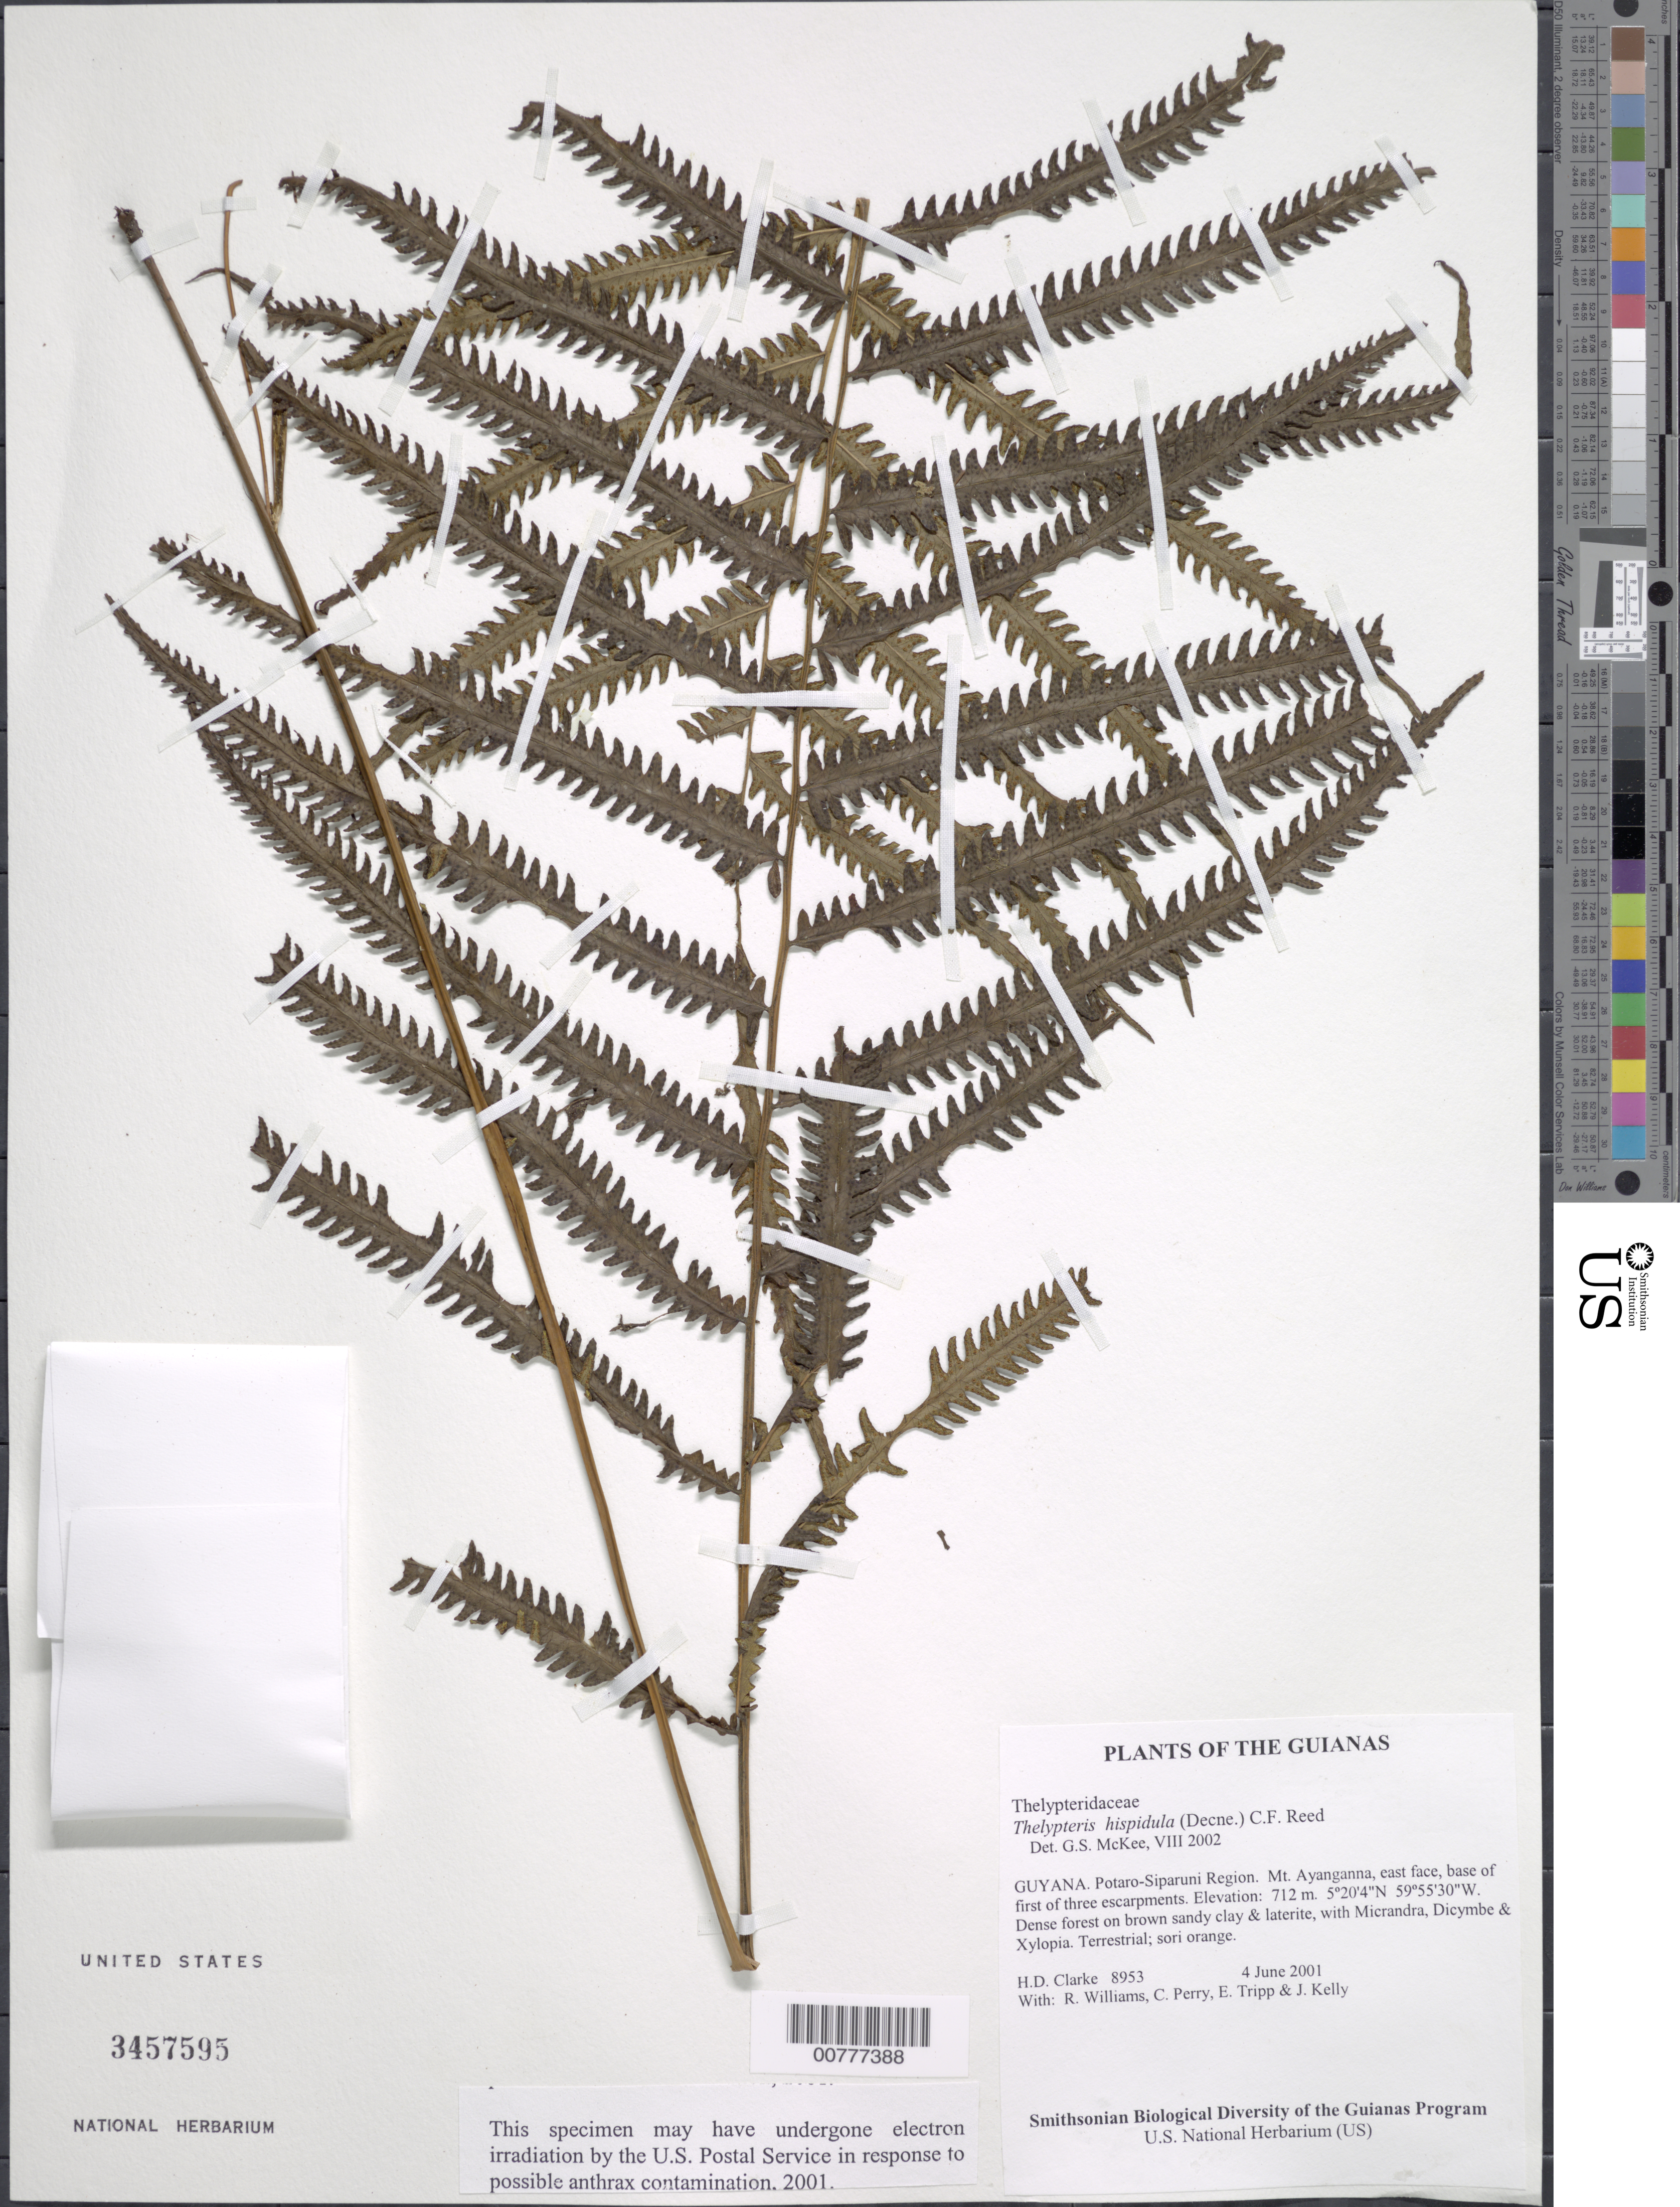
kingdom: Plantae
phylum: Tracheophyta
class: Polypodiopsida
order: Polypodiales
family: Thelypteridaceae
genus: Christella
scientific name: Christella hispidula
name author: (Decne.) Holttum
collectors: H. D. Clarke, R. Williams, C. Perry, E. Tripp & J. Kelly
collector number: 8953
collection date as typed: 4 June 2001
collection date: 2001-06-04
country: Guyana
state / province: Potaro-Siparuni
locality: Mt. Ayanganna, east face, base of first of three escarpments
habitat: Dense forest on brown sandy clay & laterite, with Micrandra, Dicymbe & Xylopia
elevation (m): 712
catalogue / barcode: US 3457595